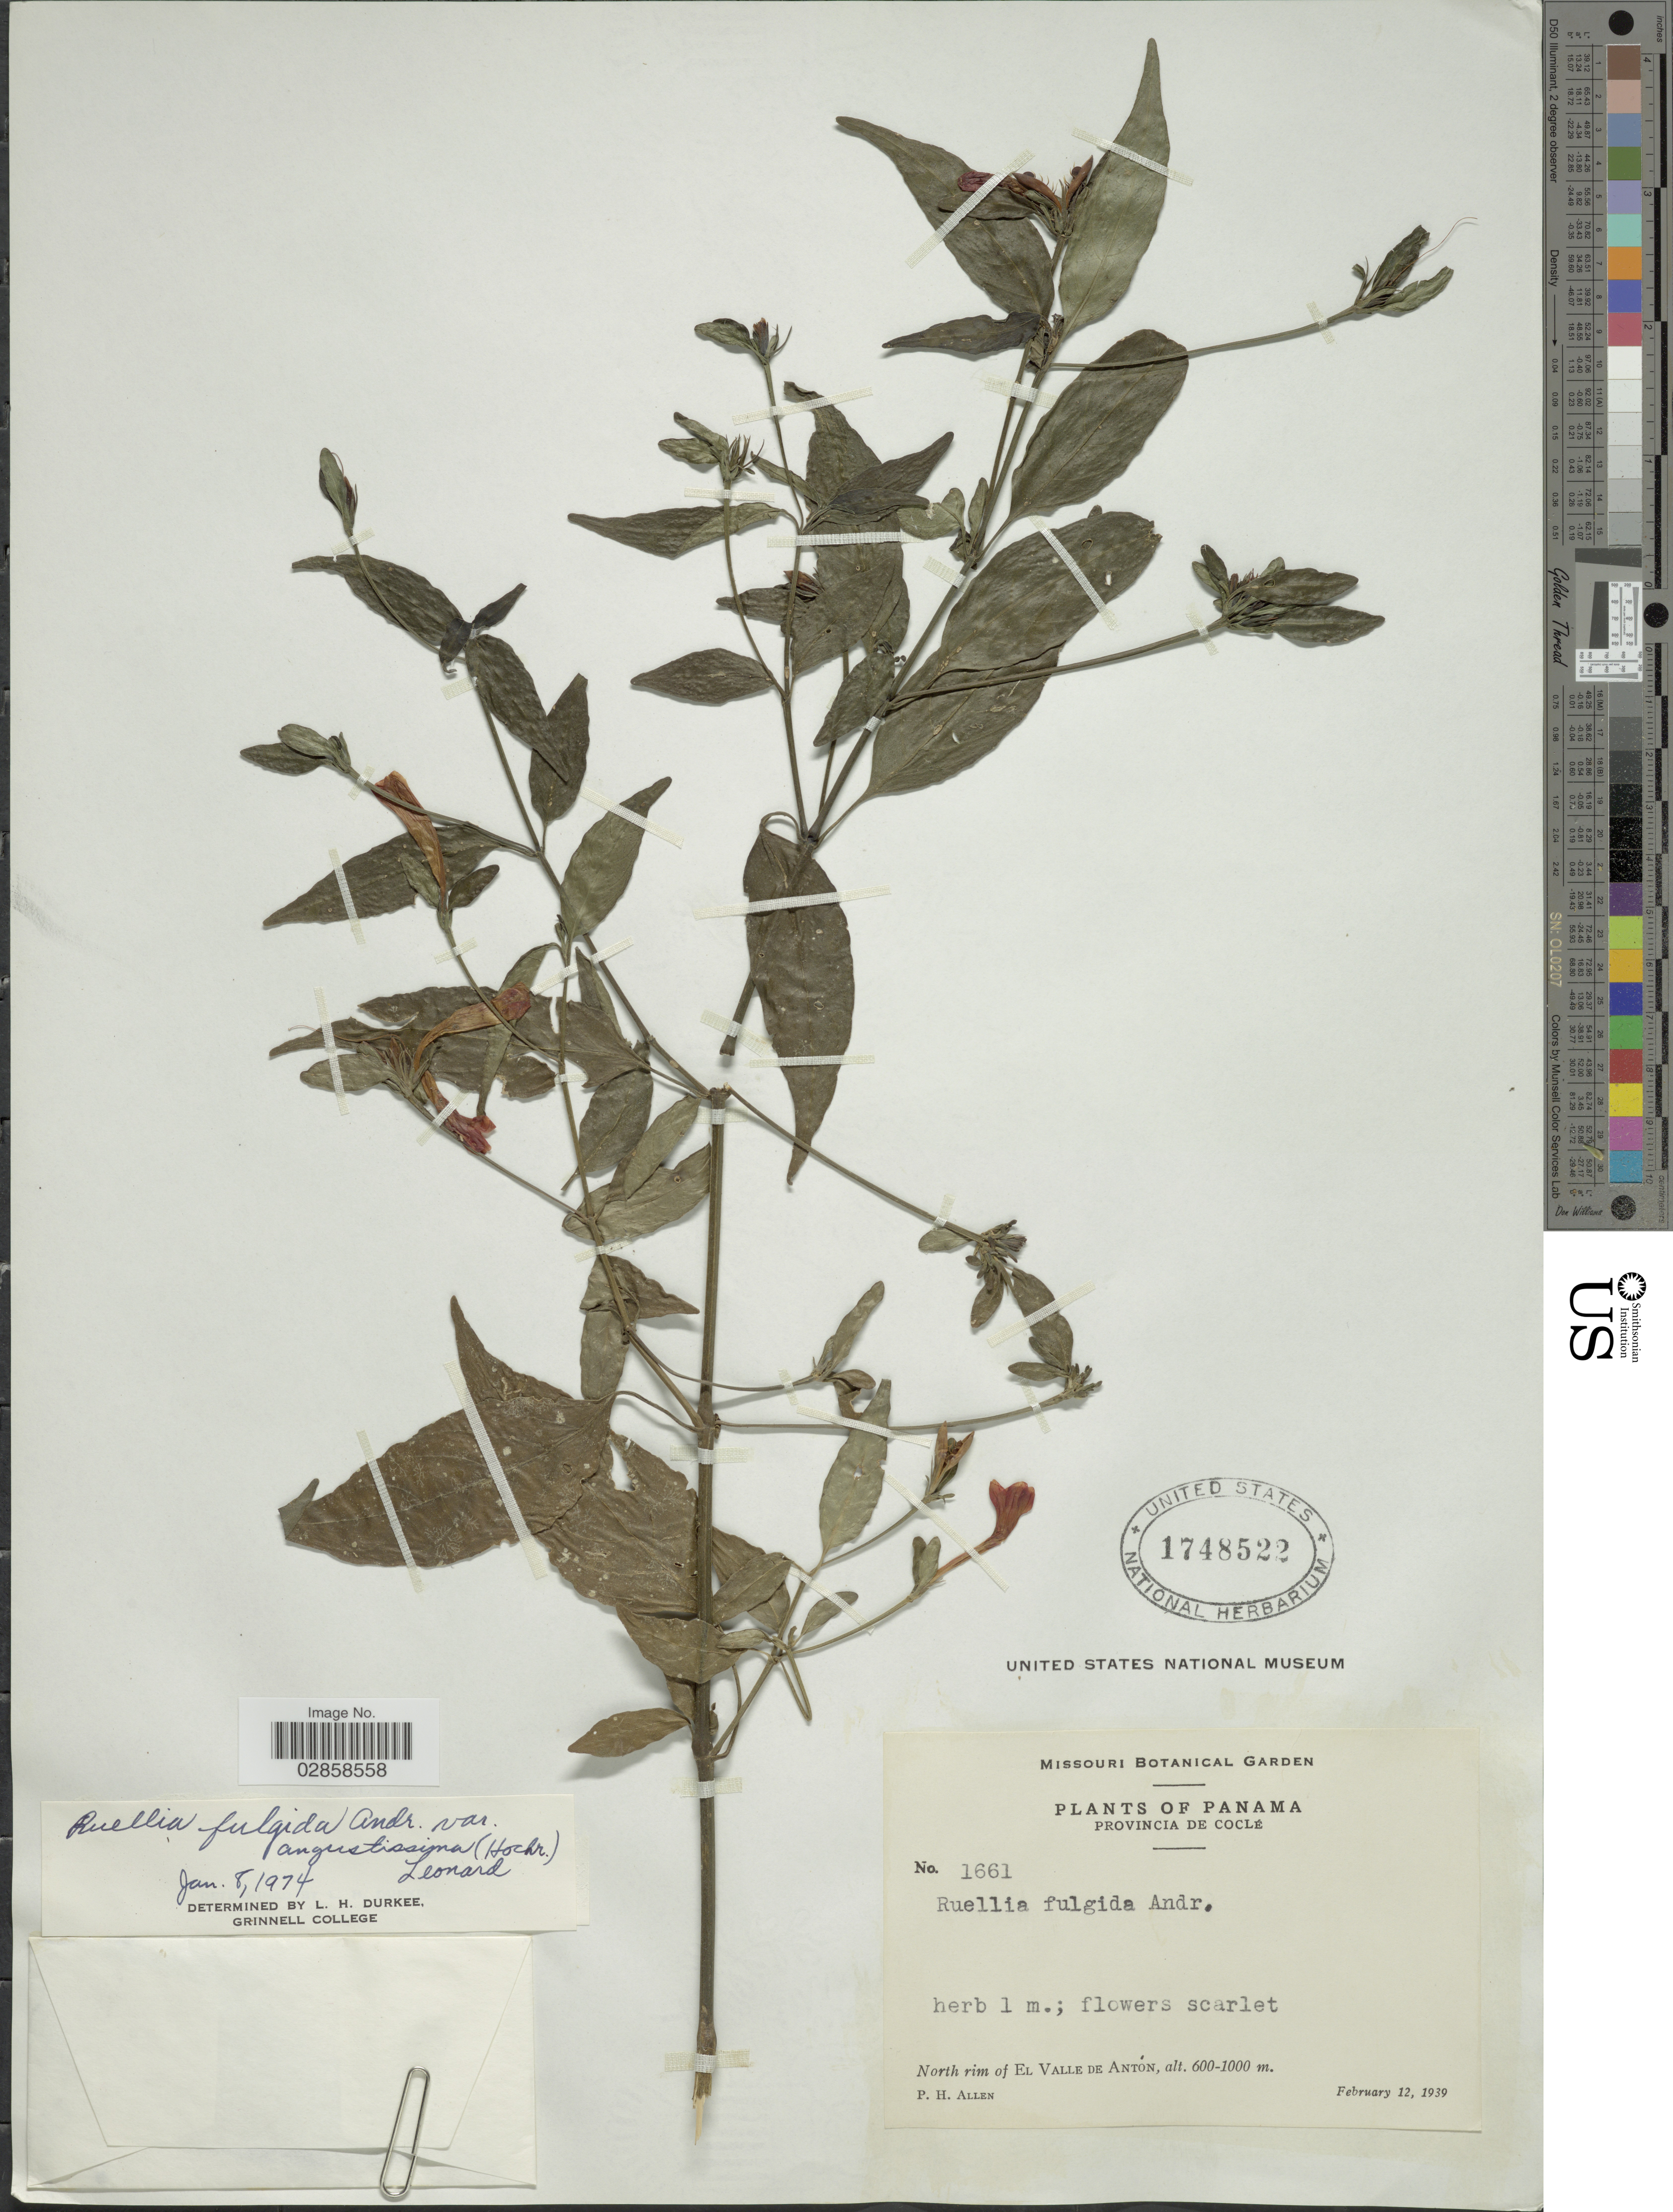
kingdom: Plantae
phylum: Tracheophyta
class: Magnoliopsida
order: Lamiales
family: Acanthaceae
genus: Ruellia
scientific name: Ruellia fulgida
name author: Andrews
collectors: P. H. Allen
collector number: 1661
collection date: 1939-02-12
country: Panama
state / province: Coclé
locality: North rim of El Valle de Anton.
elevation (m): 600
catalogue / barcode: US 1748522